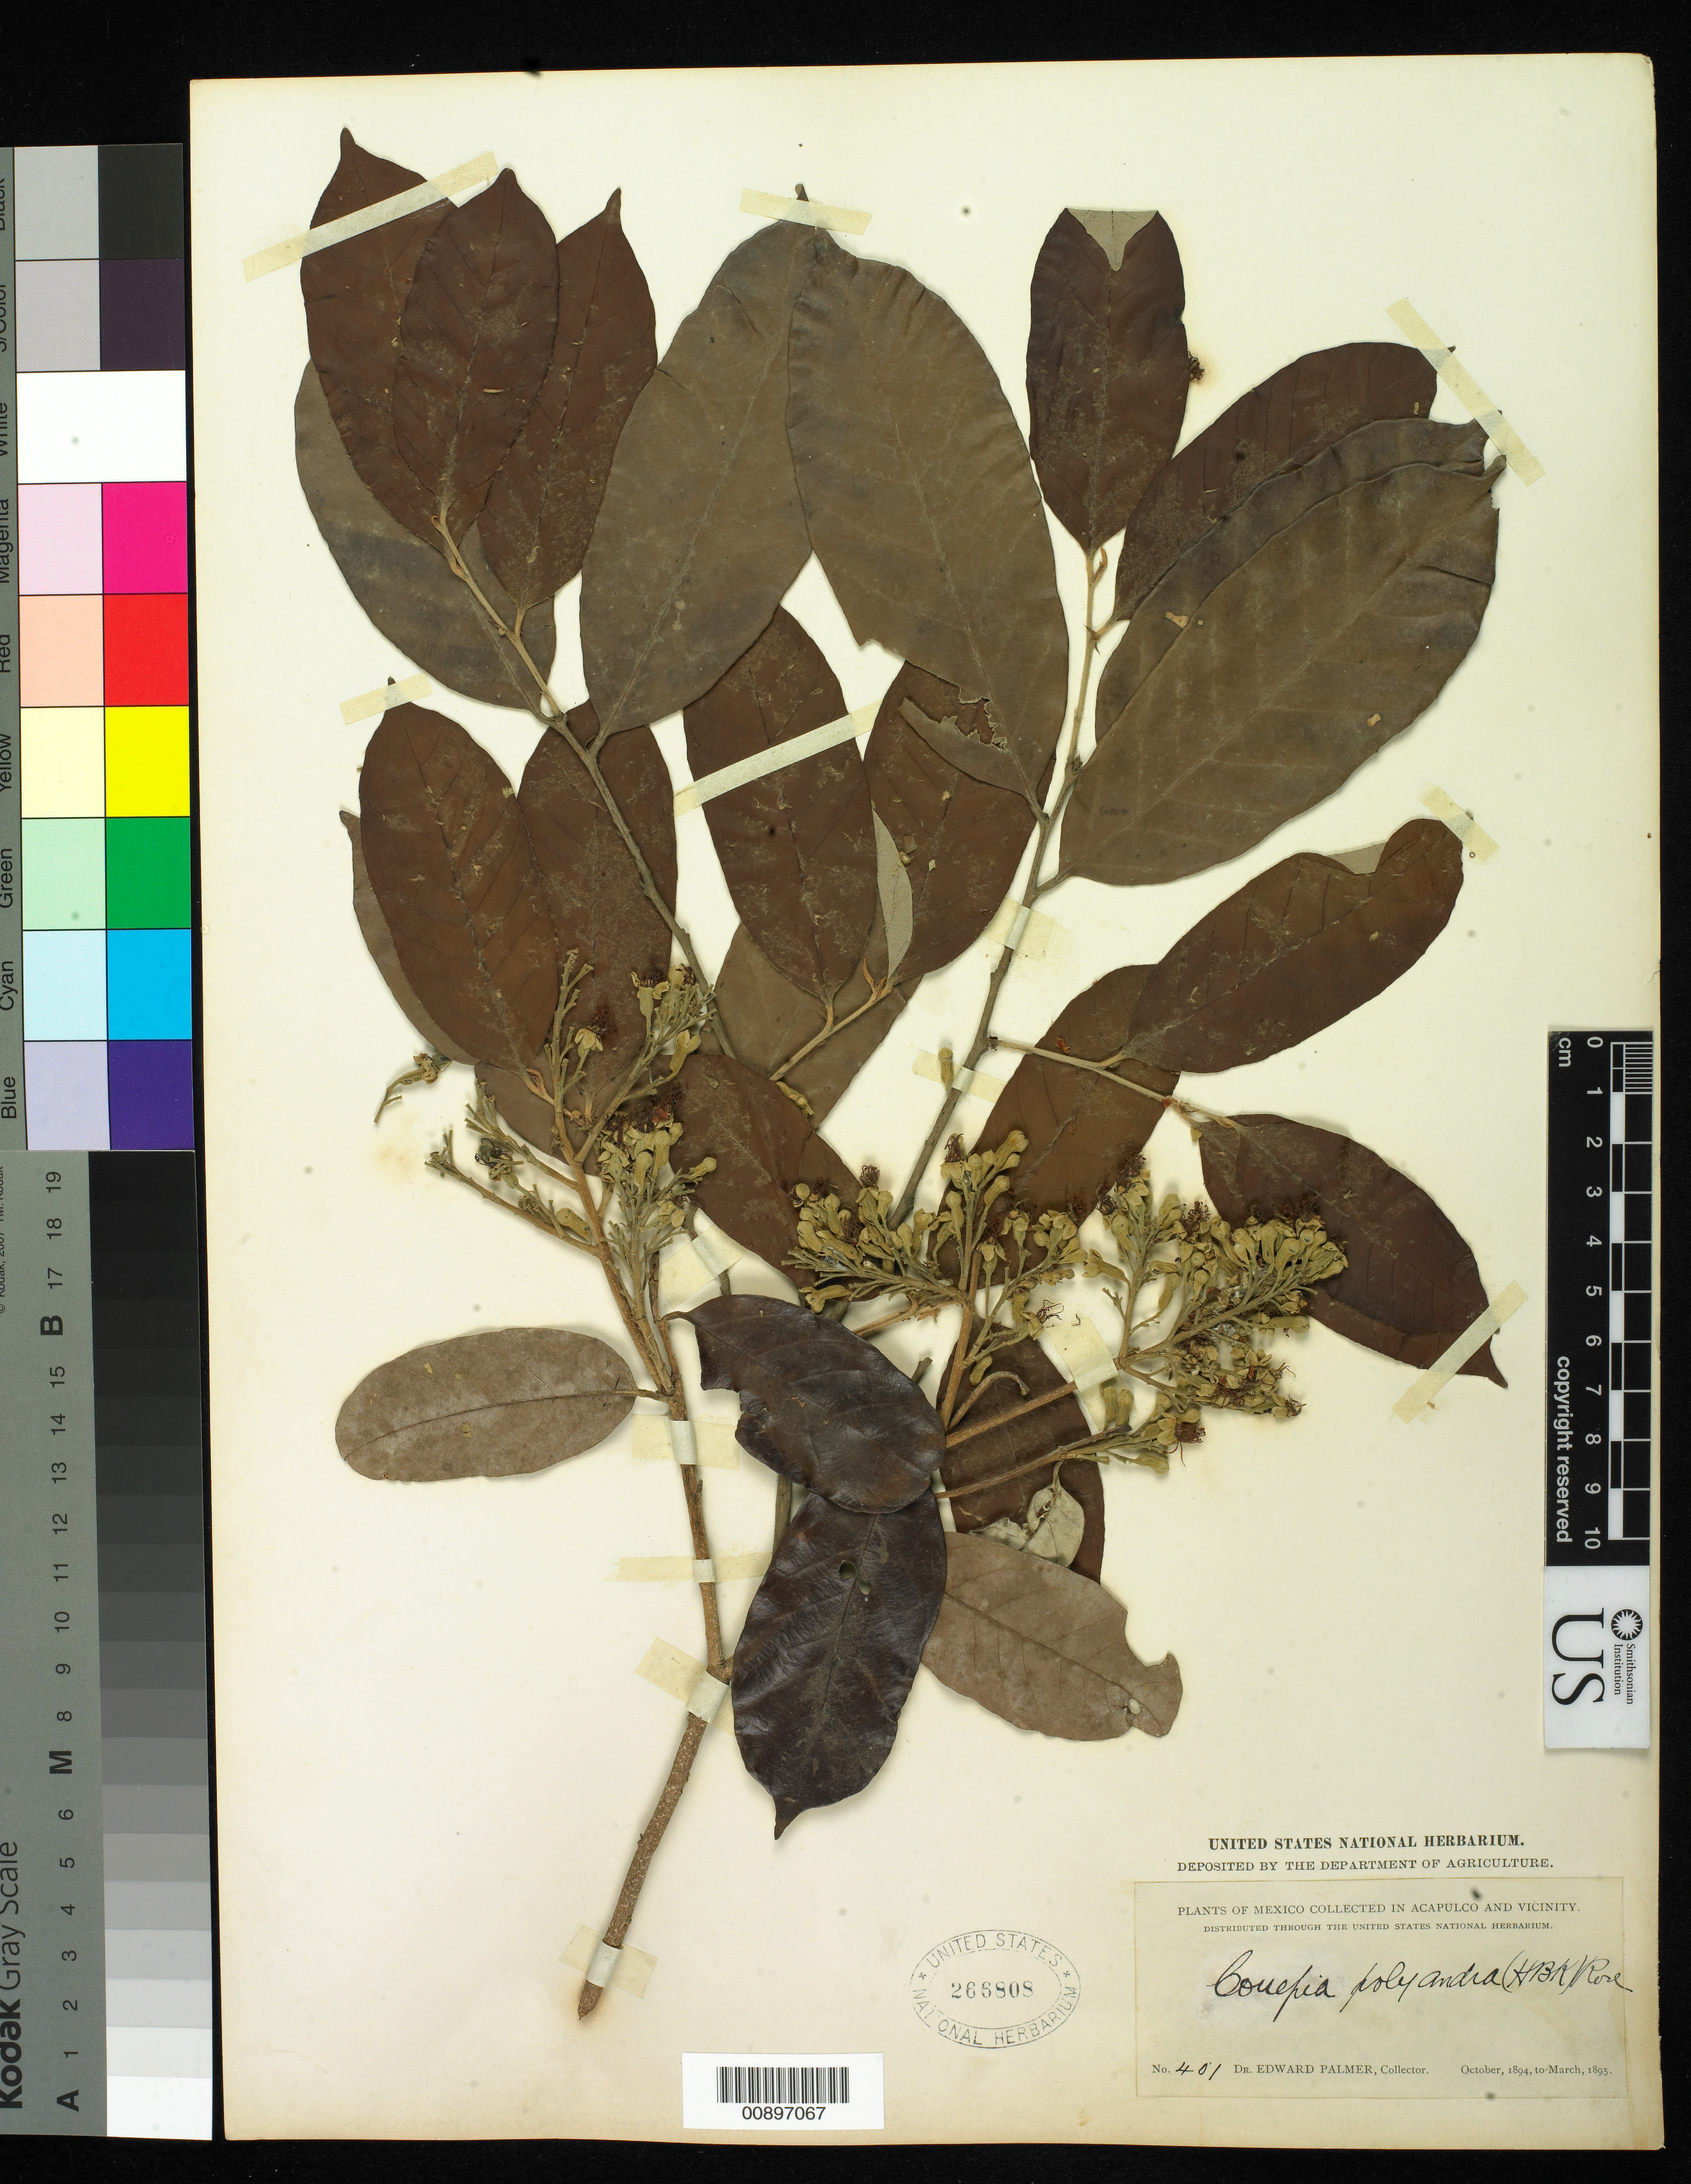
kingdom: Plantae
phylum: Tracheophyta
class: Magnoliopsida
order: Malpighiales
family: Chrysobalanaceae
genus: Couepia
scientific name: Couepia polyandra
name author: (Kunth) Rose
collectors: E. Palmer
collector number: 401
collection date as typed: Oct 1894 to -- Mar 1895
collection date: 1894-10/1895-03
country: Mexico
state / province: Guerrero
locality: Acapulco, Guerrero and vicinity.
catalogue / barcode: US 266808